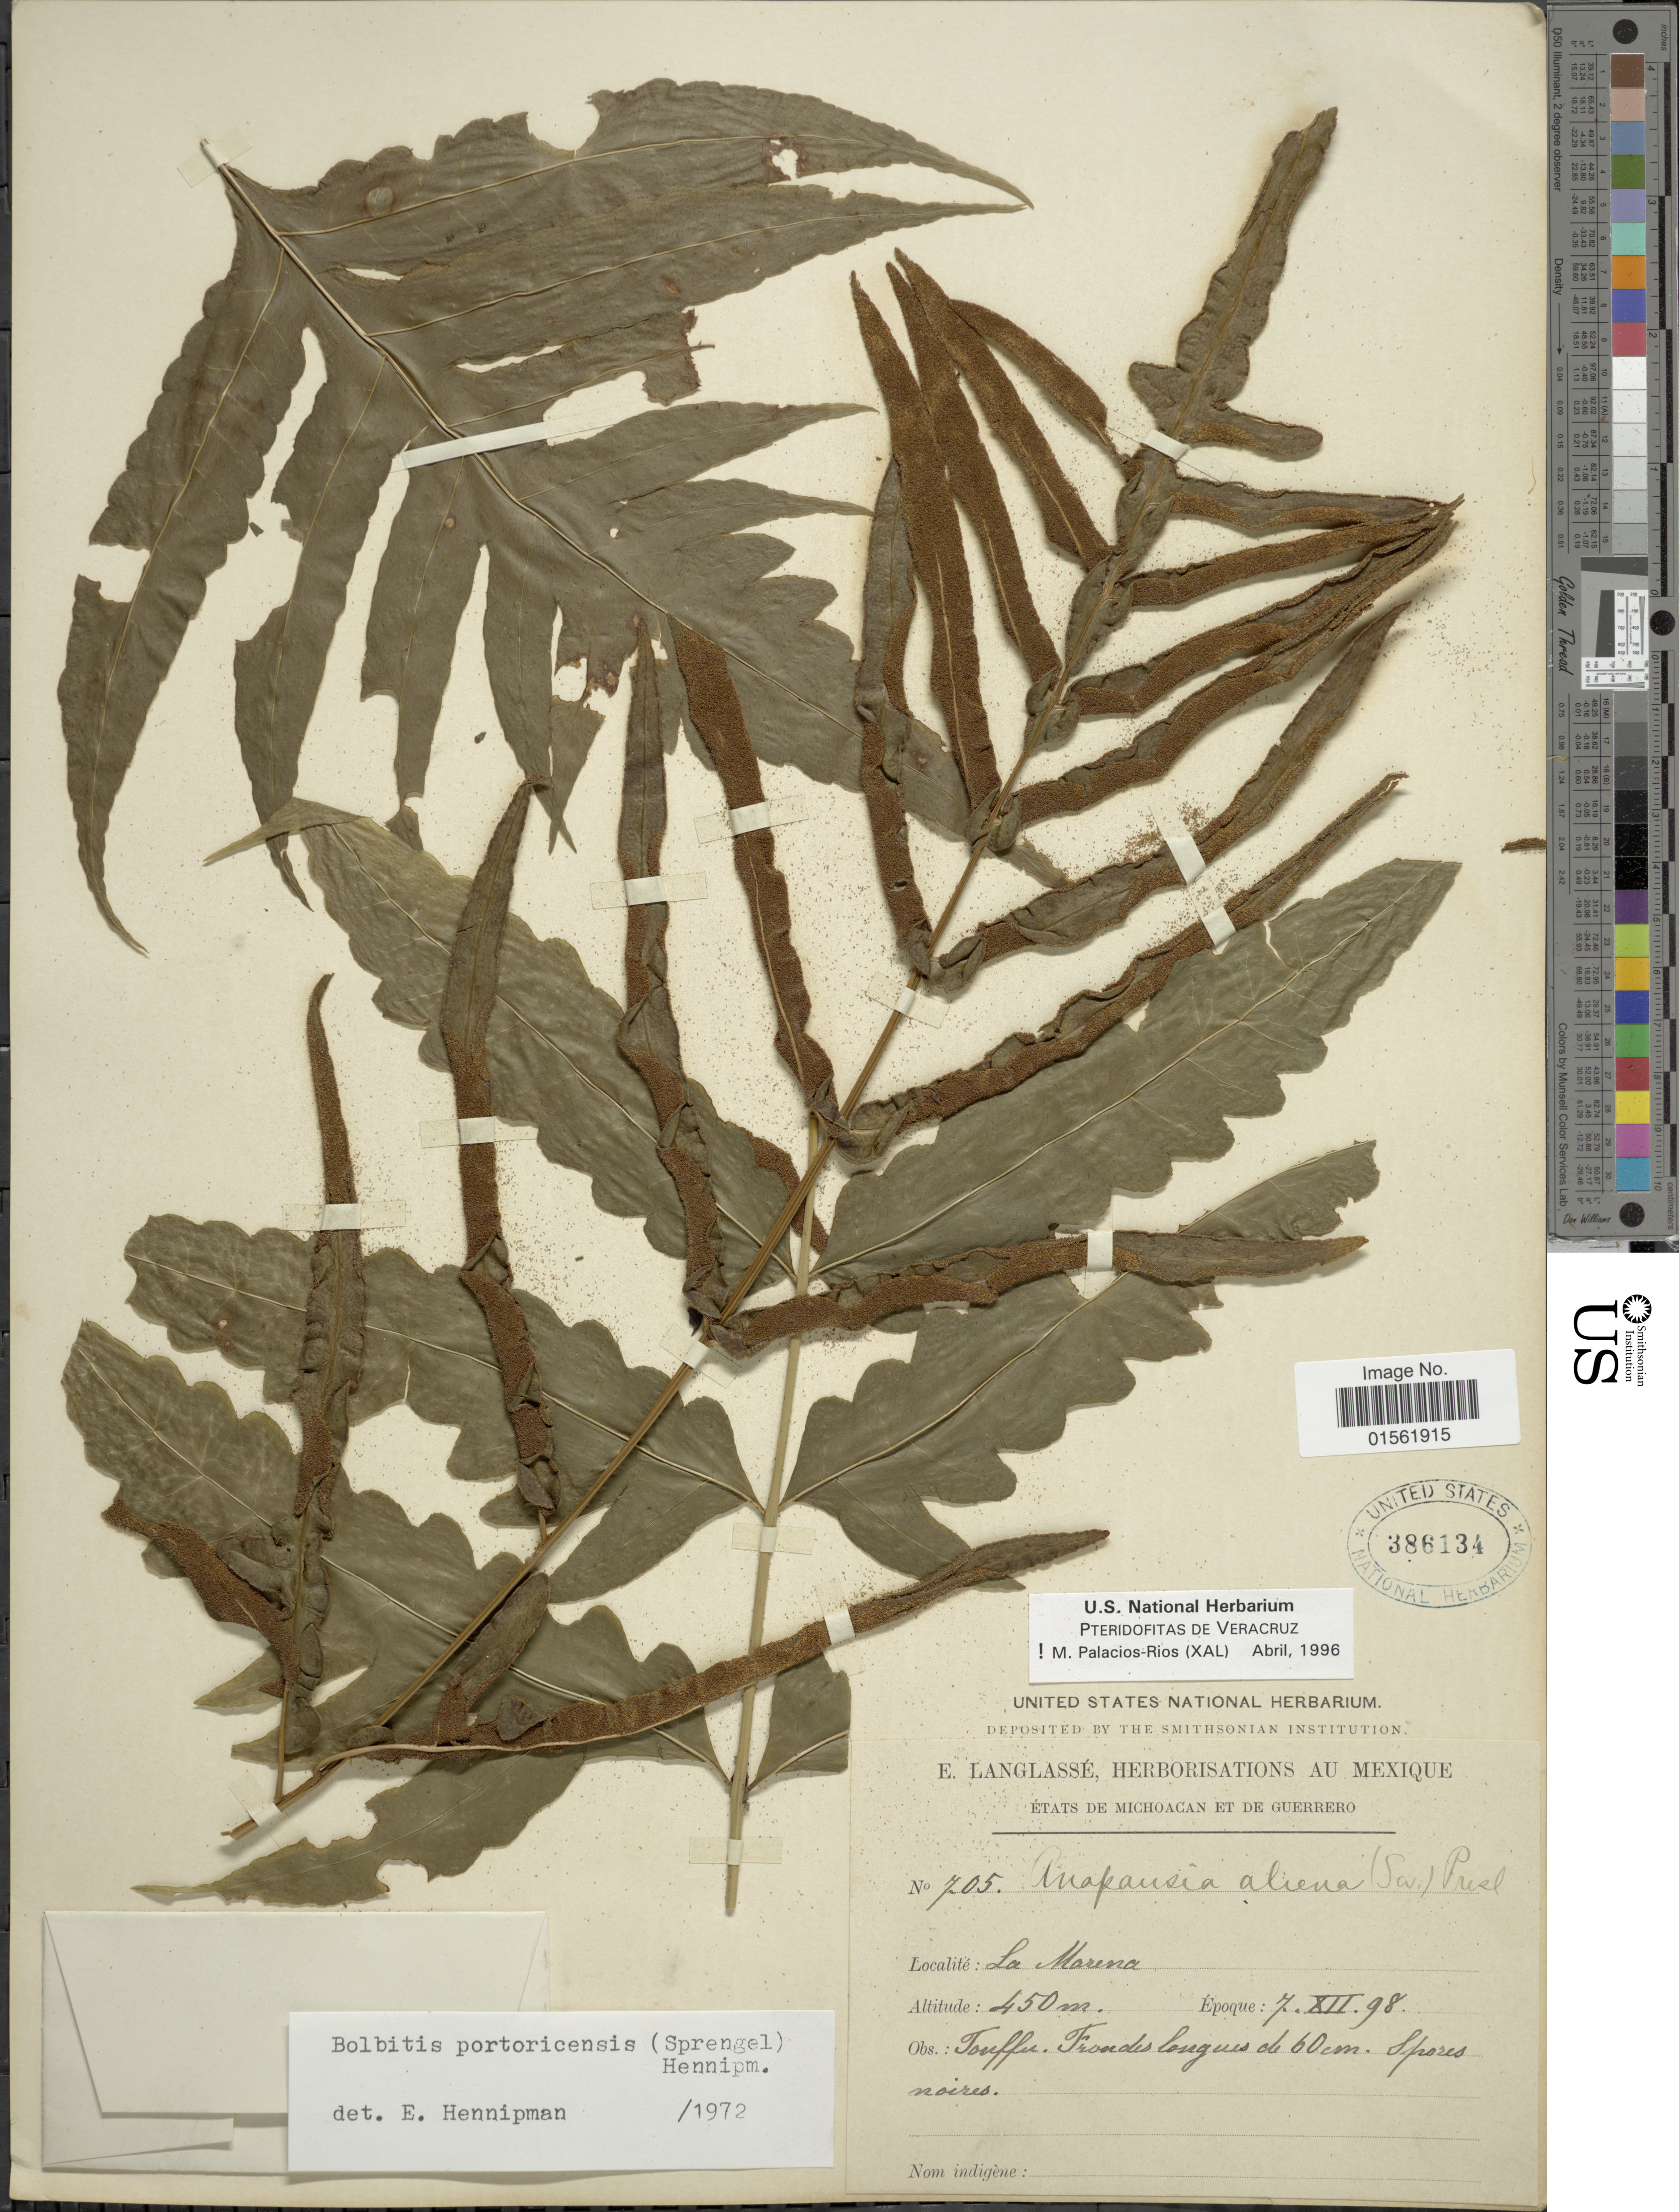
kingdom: Plantae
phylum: Tracheophyta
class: Polypodiopsida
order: Polypodiales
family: Dryopteridaceae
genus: Bolbitis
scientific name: Bolbitis portoricensis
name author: (Spreng.) Hennipman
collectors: E. Langlassé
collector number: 705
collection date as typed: Transcribed d/m/y: 7/12/98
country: Mexico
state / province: Michoacán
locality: Etats de Michoacan et de Guerrero. La Morena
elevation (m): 450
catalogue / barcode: US 386134